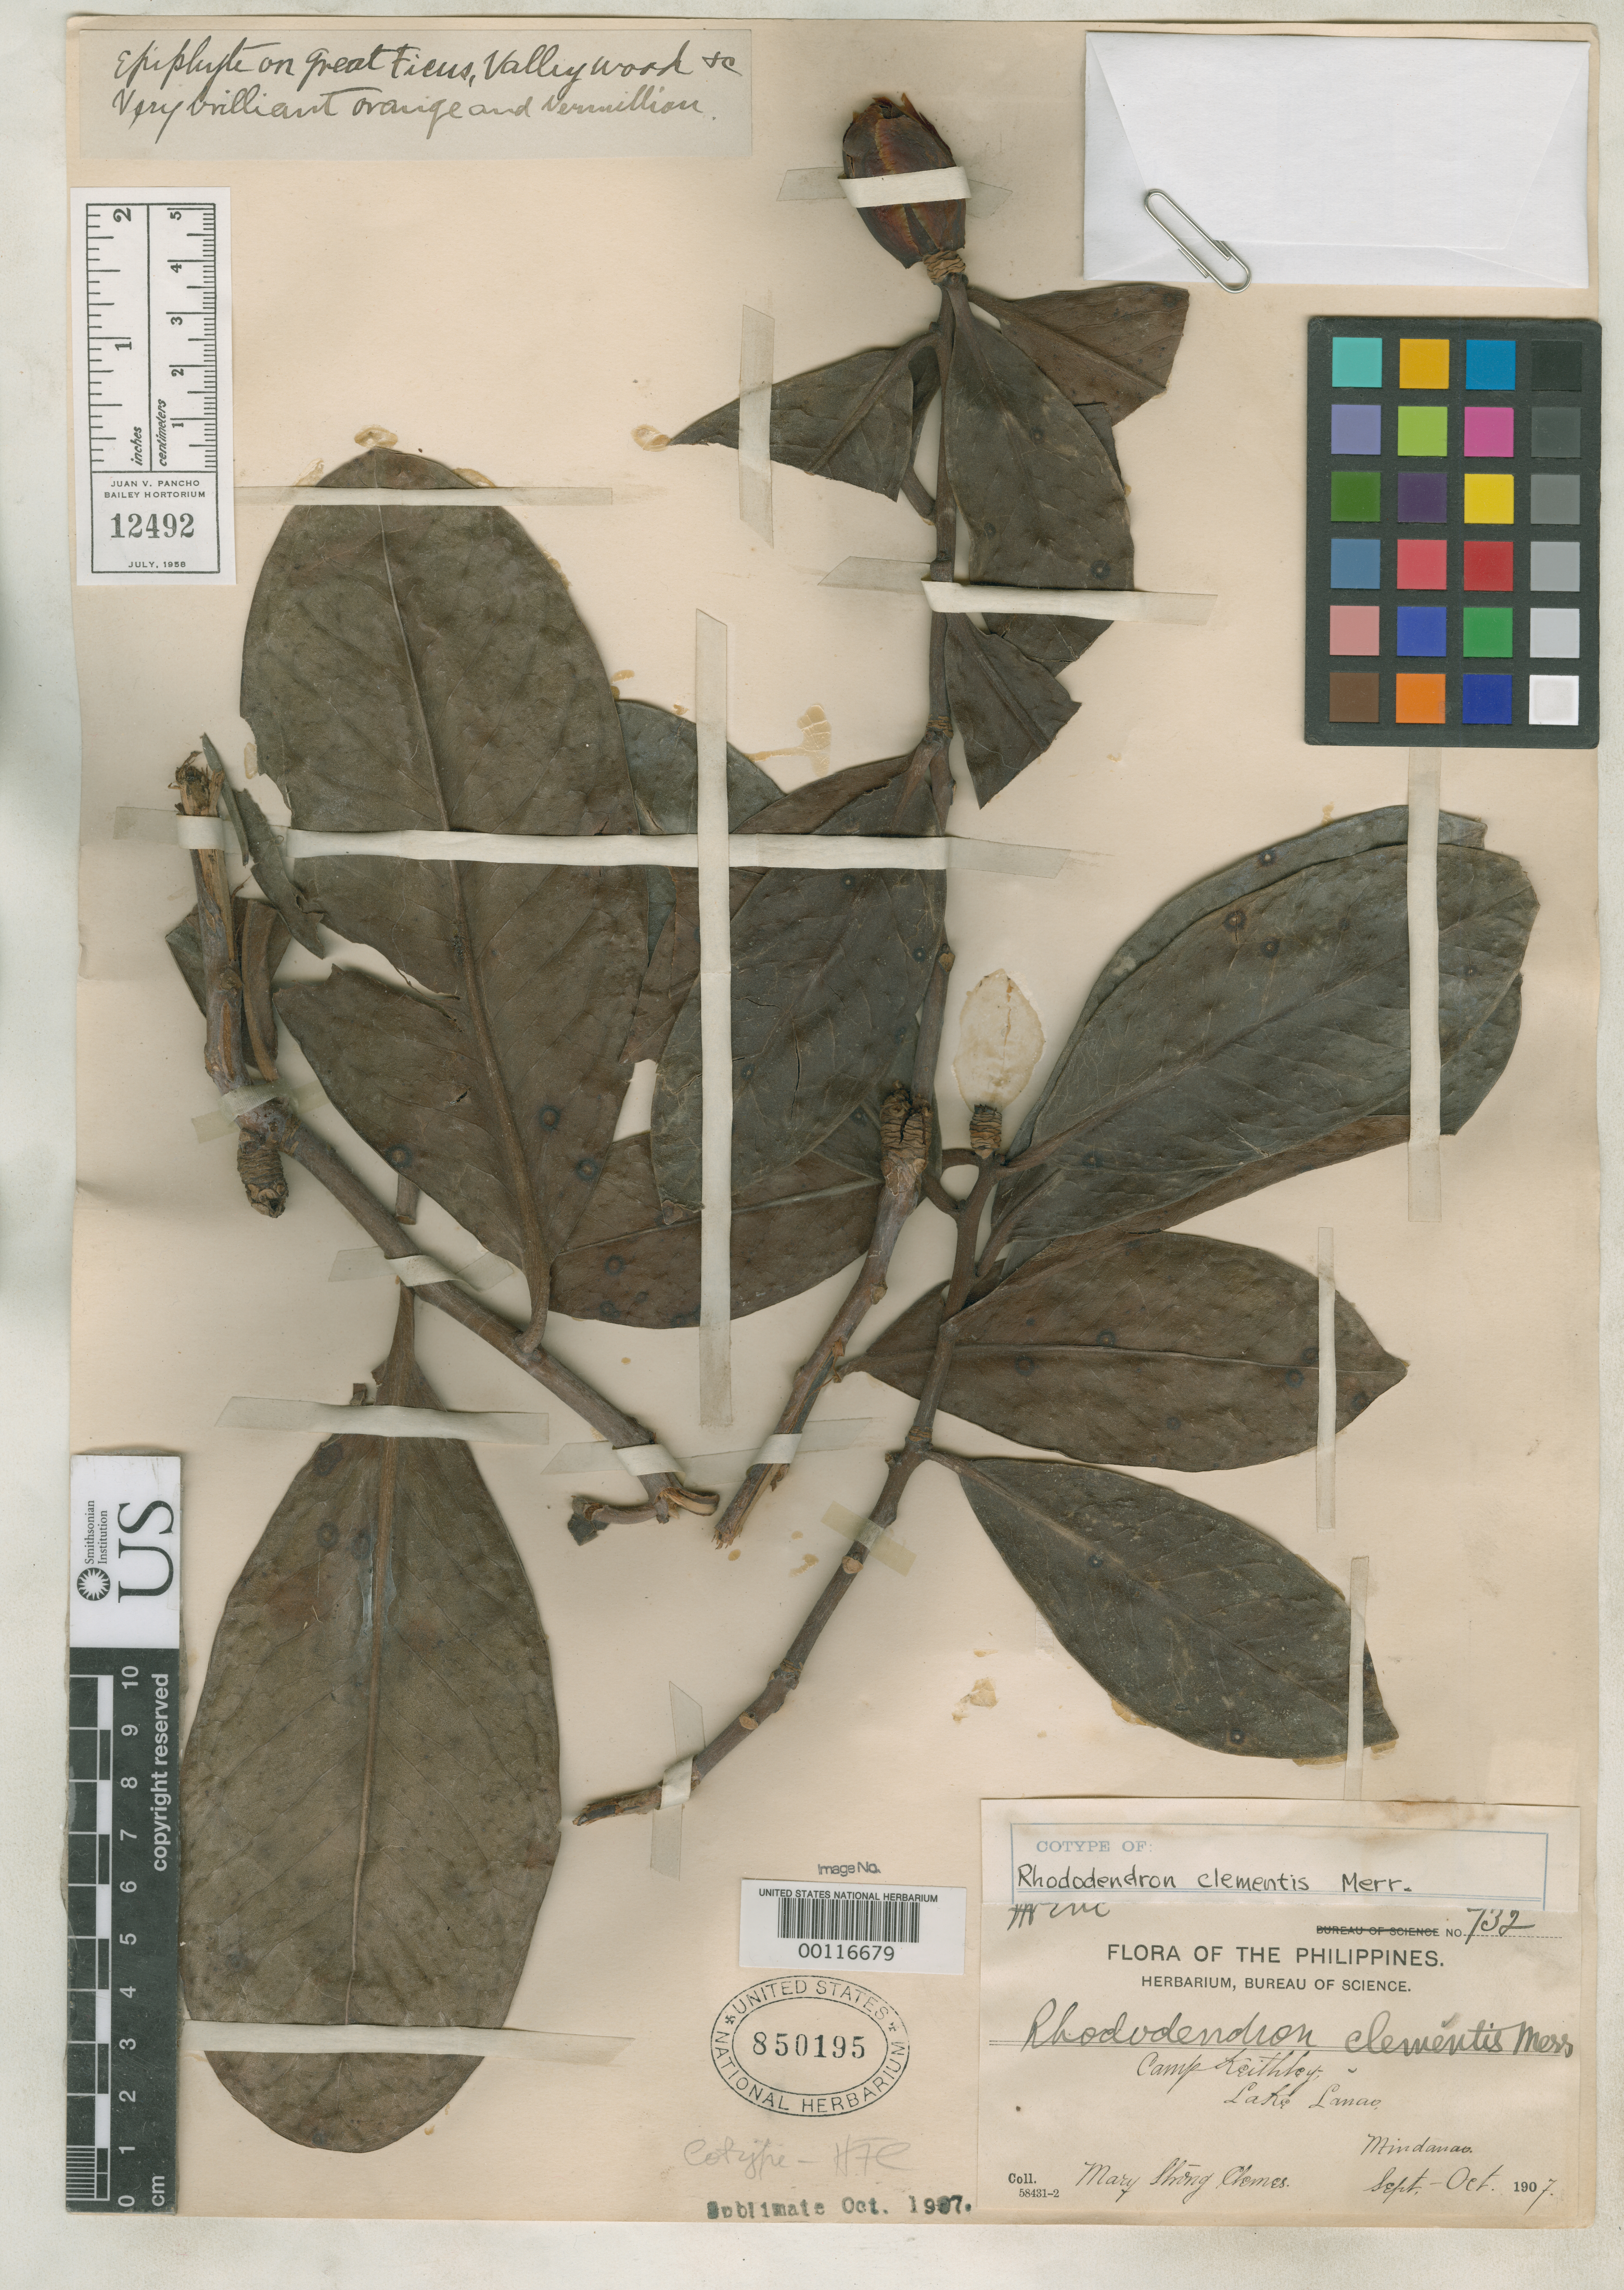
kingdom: Plantae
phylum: Tracheophyta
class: Magnoliopsida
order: Ericales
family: Ericaceae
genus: Rhododendron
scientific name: Rhododendron clementis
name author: Merr.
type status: Syntype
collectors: M. S. Clemens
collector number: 732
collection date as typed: Sept. - Oct. 1907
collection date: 1907-09/1907-10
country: Philippines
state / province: Muslim Mindanao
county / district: Lanao del Sur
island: Mindanao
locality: Camp Keithley, Lake Lanao.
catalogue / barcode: US 850195